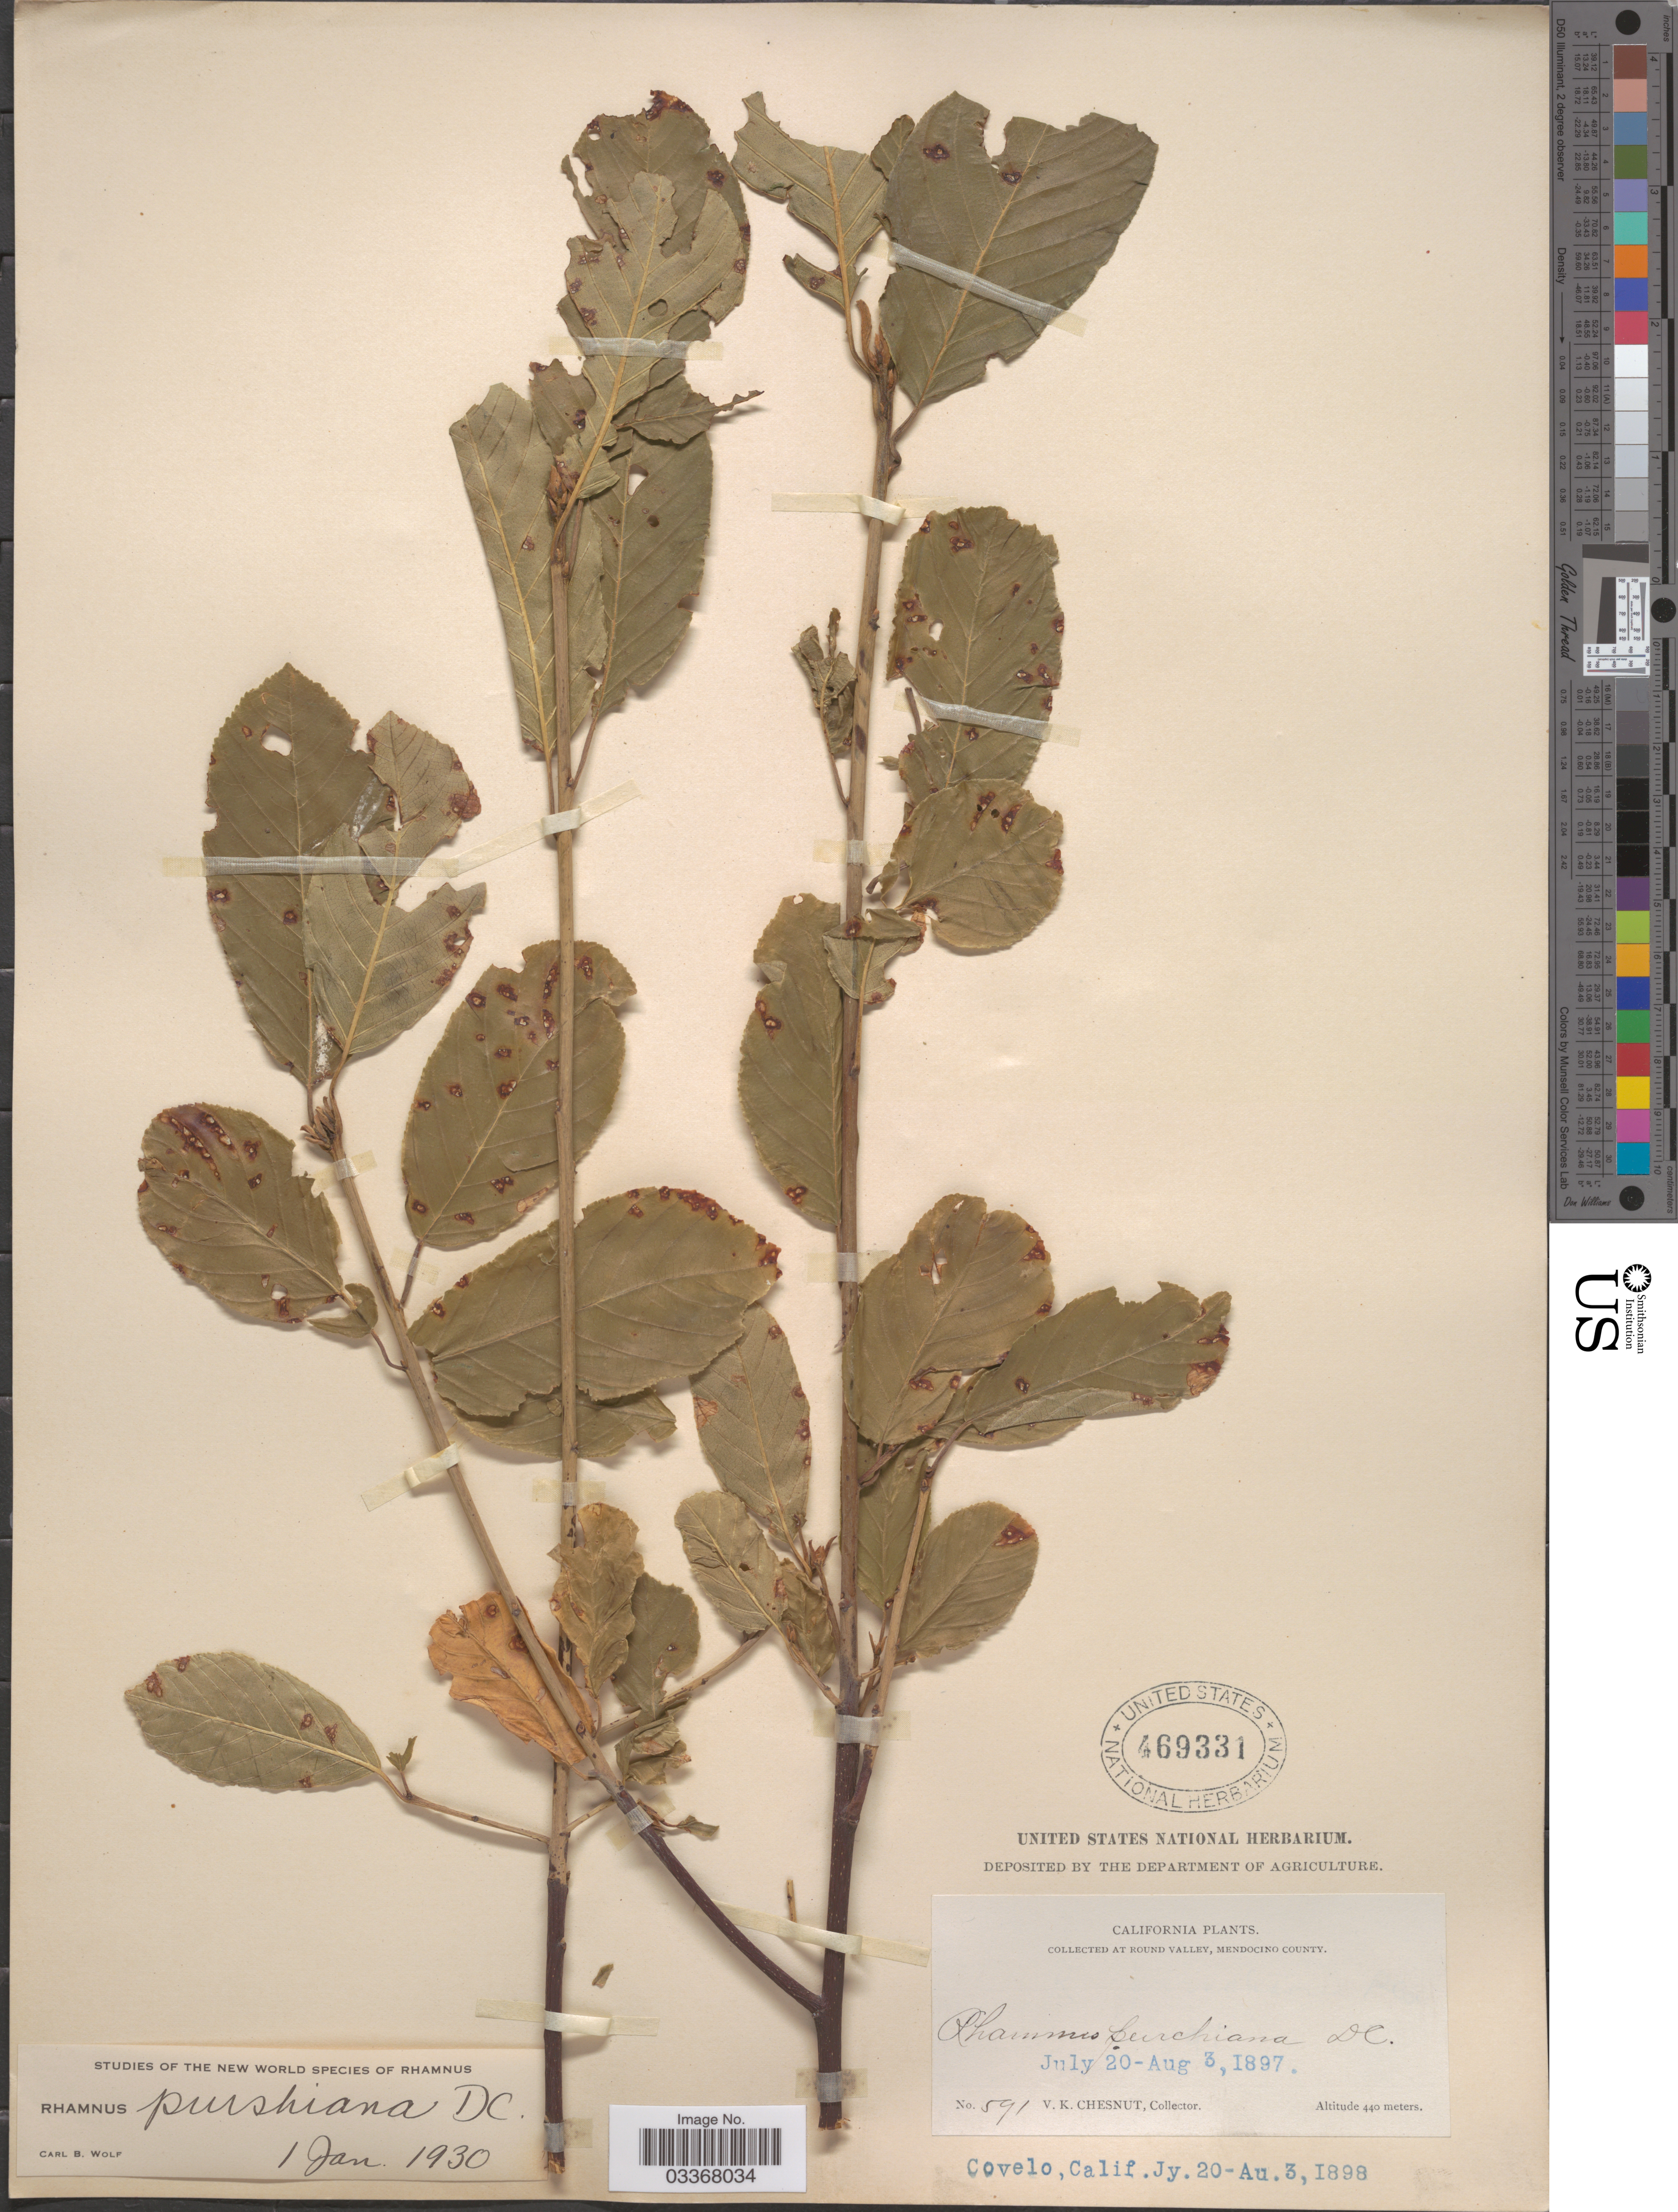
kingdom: Plantae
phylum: Tracheophyta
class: Magnoliopsida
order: Rosales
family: Rhamnaceae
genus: Frangula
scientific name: Frangula purshiana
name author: (DC.) A. Gray ex J.G. Cooper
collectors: V. Chesnut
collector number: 591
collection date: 1897-07-20/1897-08-03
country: United States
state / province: California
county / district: Mendocino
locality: At Round Valley, Mendocino County, Covelo.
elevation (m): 440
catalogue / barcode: US 469331